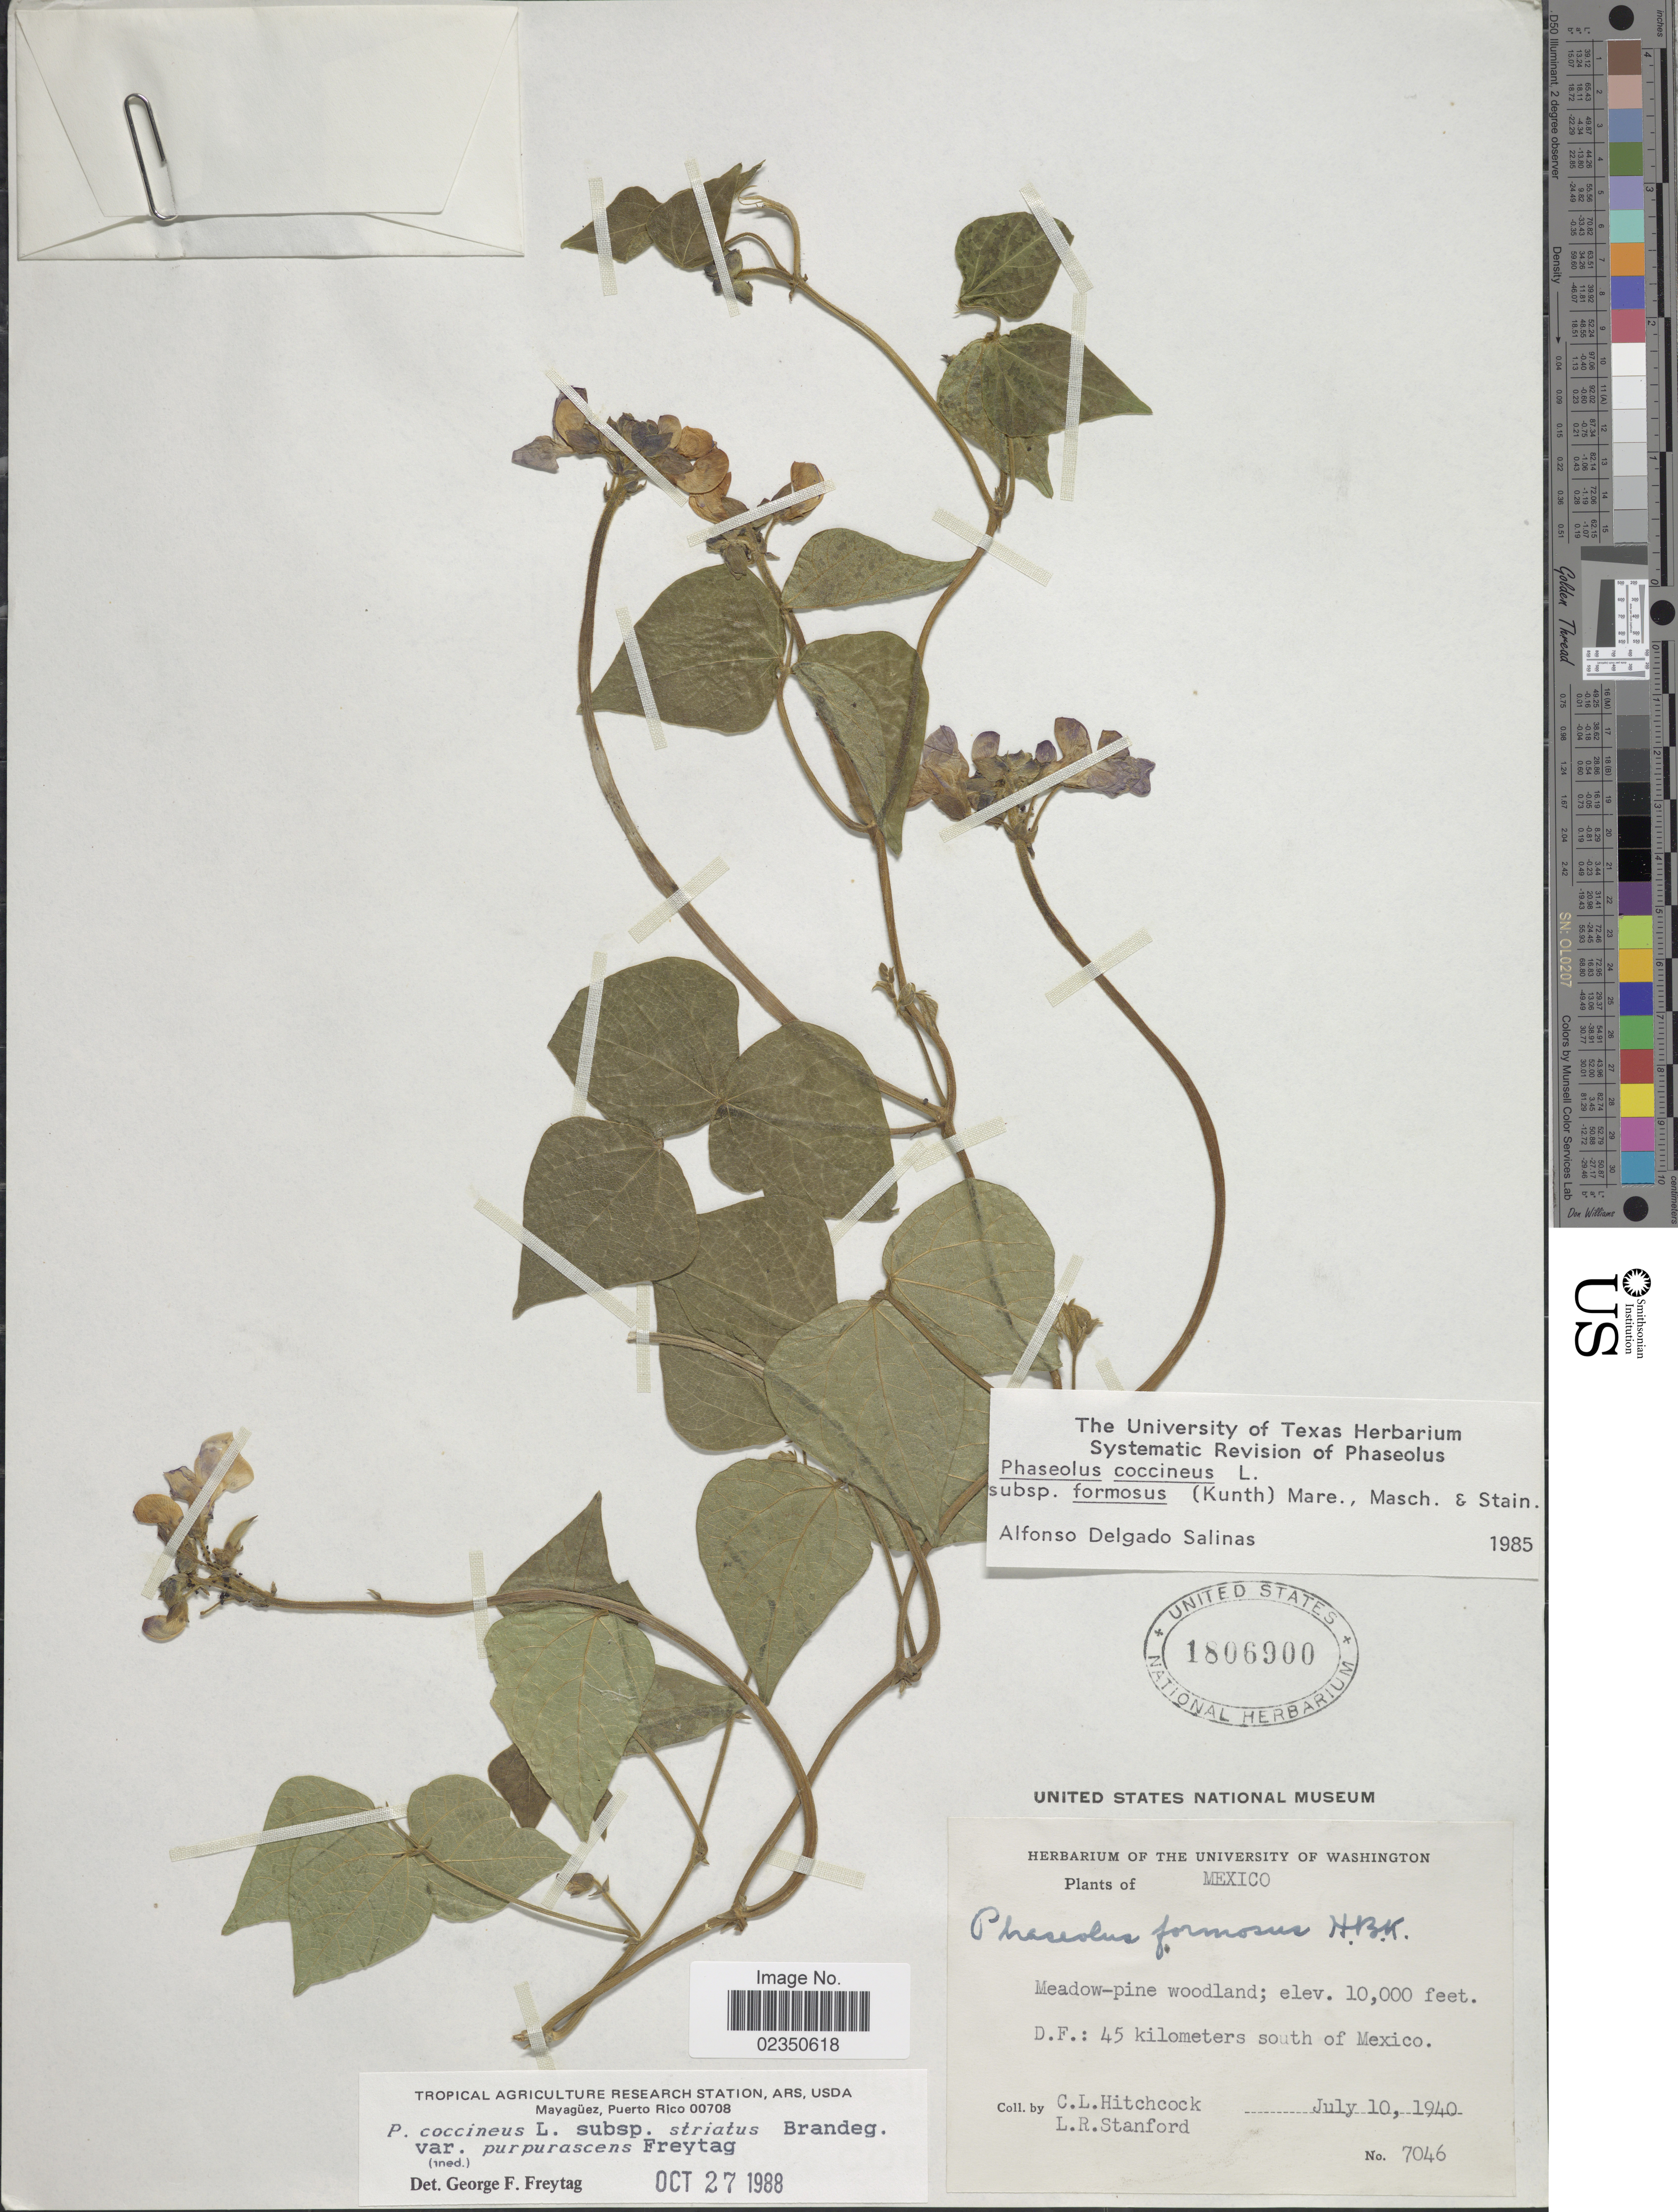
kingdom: Plantae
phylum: Tracheophyta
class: Magnoliopsida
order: Fabales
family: Fabaceae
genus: Phaseolus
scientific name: Phaseolus coccineus var. purpurascens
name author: Freytag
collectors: C. L. Hitchcock & L. R. Stanford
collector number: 7046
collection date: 1940-07-10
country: Mexico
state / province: Distrito Federal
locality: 45 kilometers south of Mexico.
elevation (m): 3048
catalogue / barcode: US 1806900